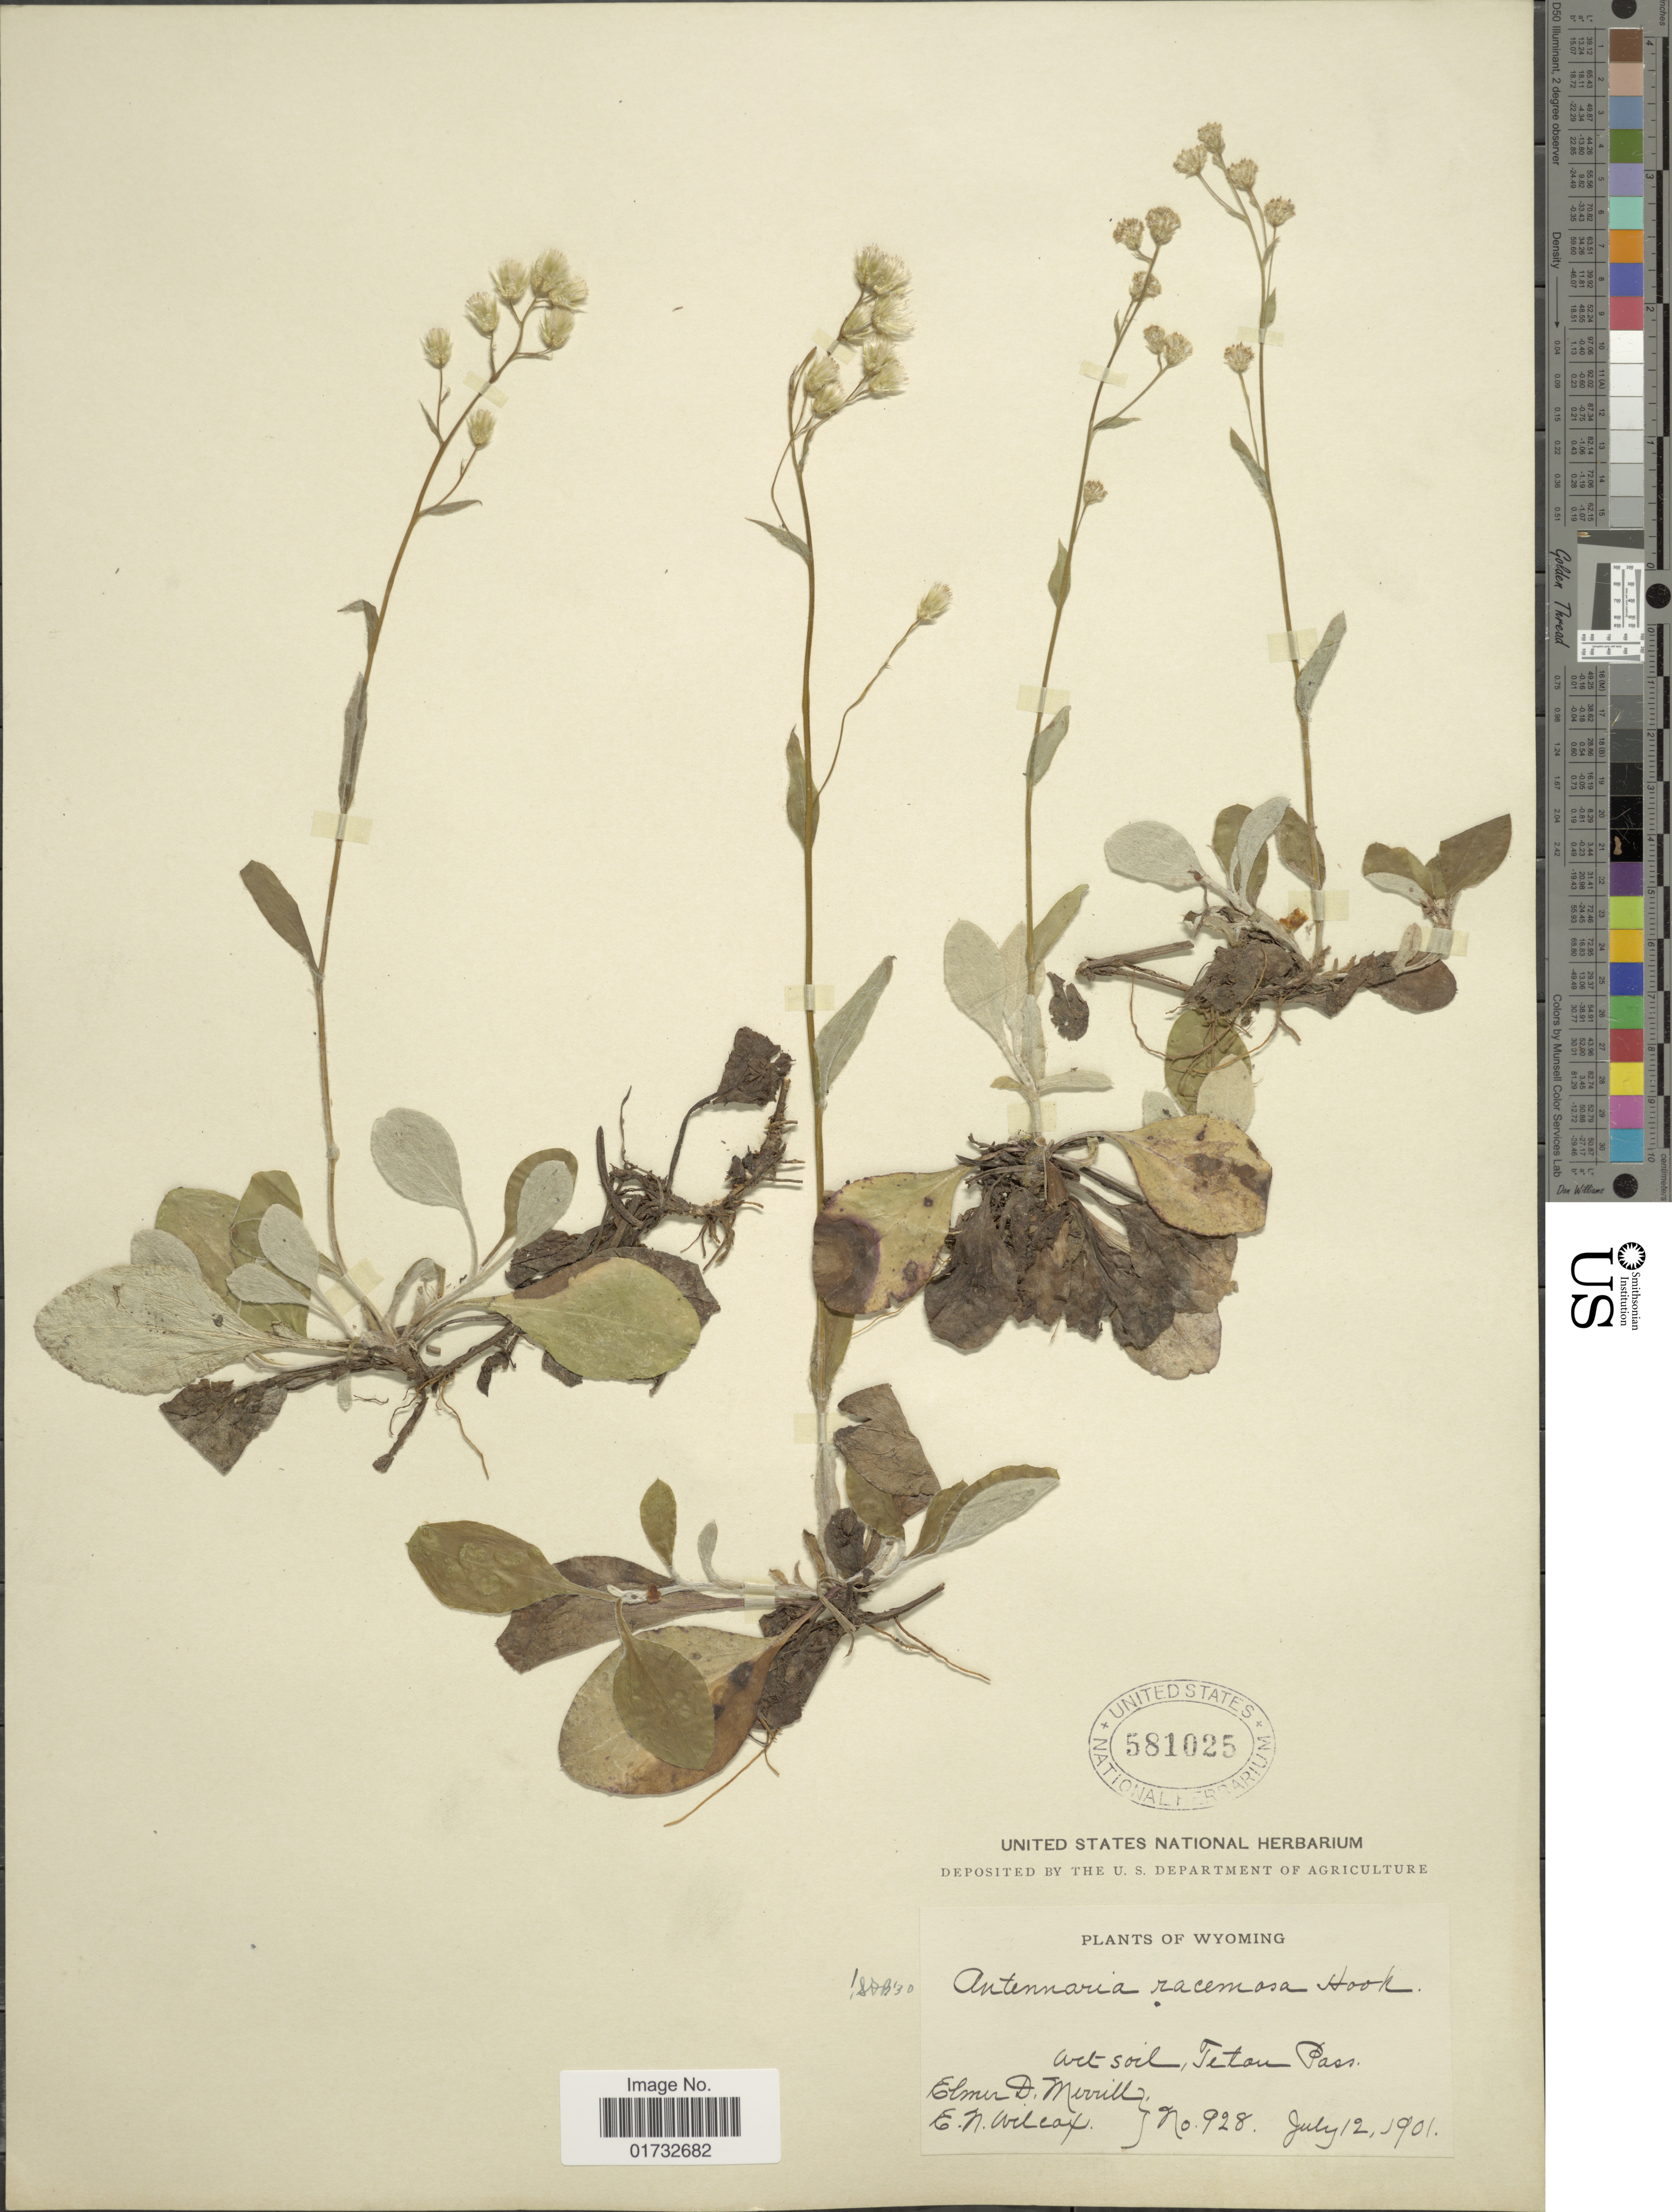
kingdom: Plantae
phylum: Tracheophyta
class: Magnoliopsida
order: Asterales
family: Asteraceae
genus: Antennaria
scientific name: Antennaria racemosa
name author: Hook.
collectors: E. D. Merrill & E. Wilcox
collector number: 928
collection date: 1901-07-12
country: United States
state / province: Wyoming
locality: Teton Pass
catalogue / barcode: US 581025